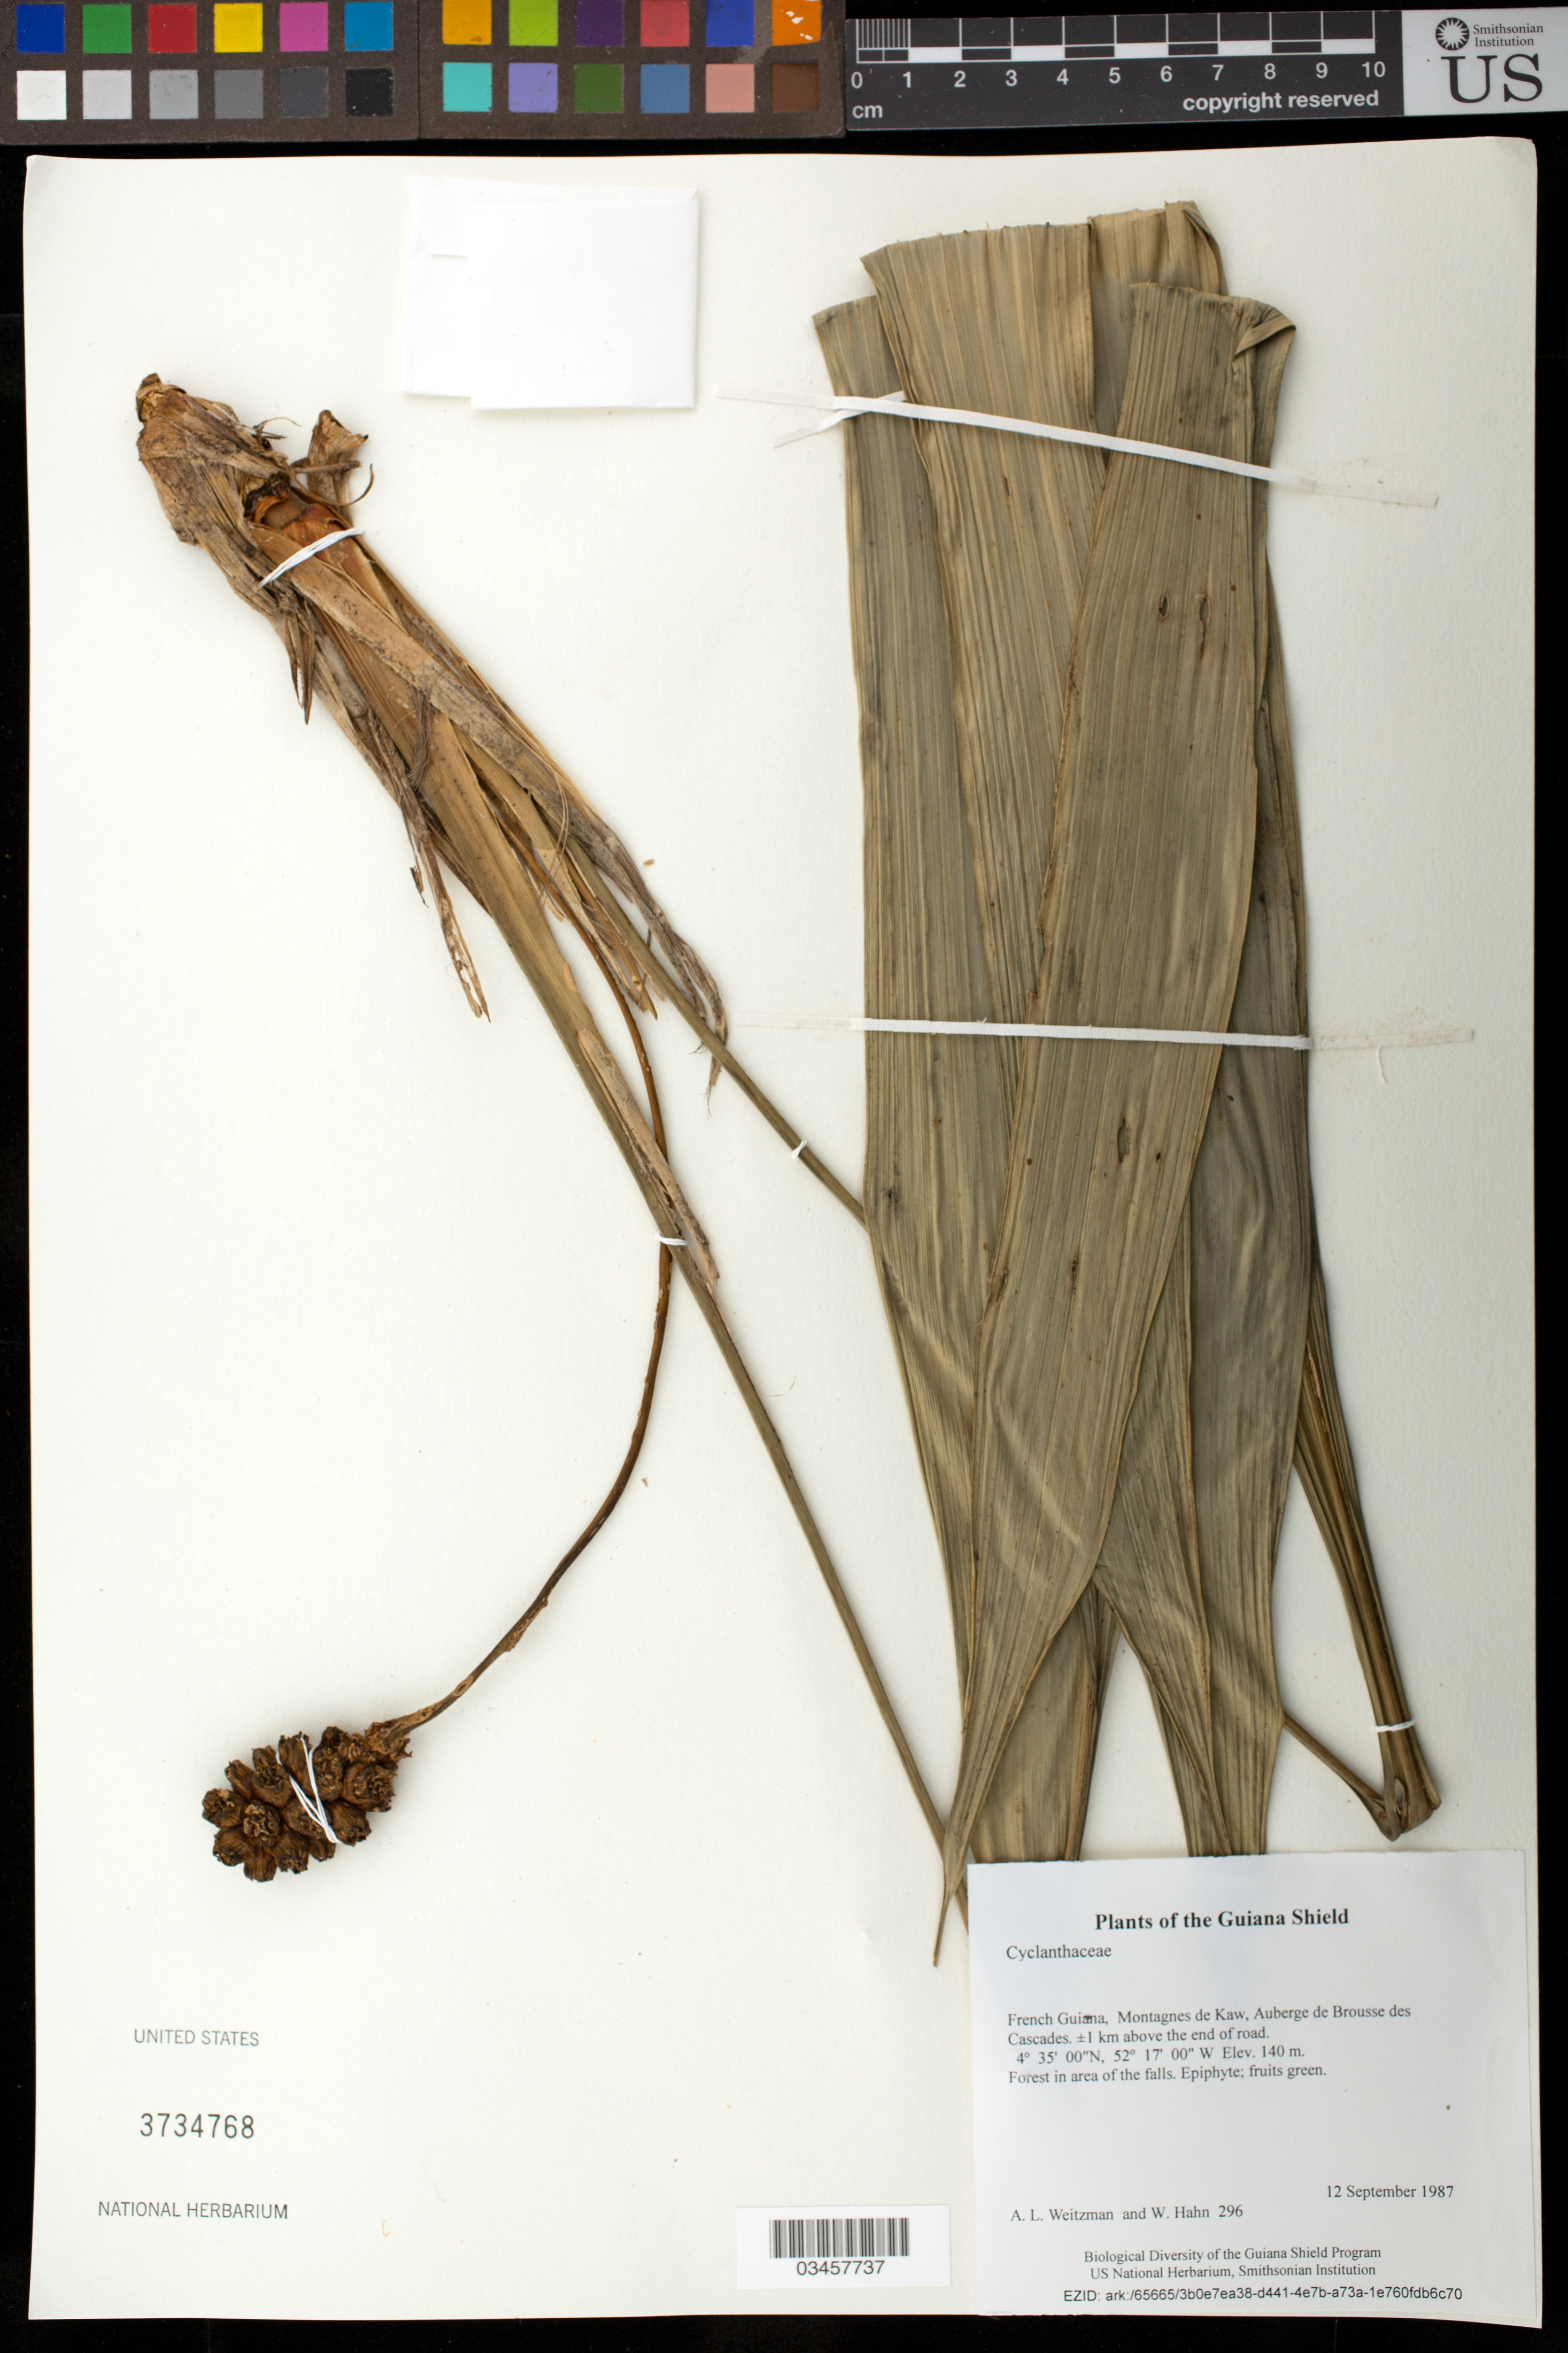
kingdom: Plantae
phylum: Tracheophyta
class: Liliopsida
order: Pandanales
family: Cyclanthaceae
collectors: A. L. Weitzman & W. Hahn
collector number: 296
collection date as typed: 12 September 1987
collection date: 1987-09-12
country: French Guiana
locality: Montagnes de Kaw, Auberge de Brousse des Cascades. ±1 km above the end of road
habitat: Forest in area of the falls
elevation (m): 140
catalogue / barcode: US 3734768